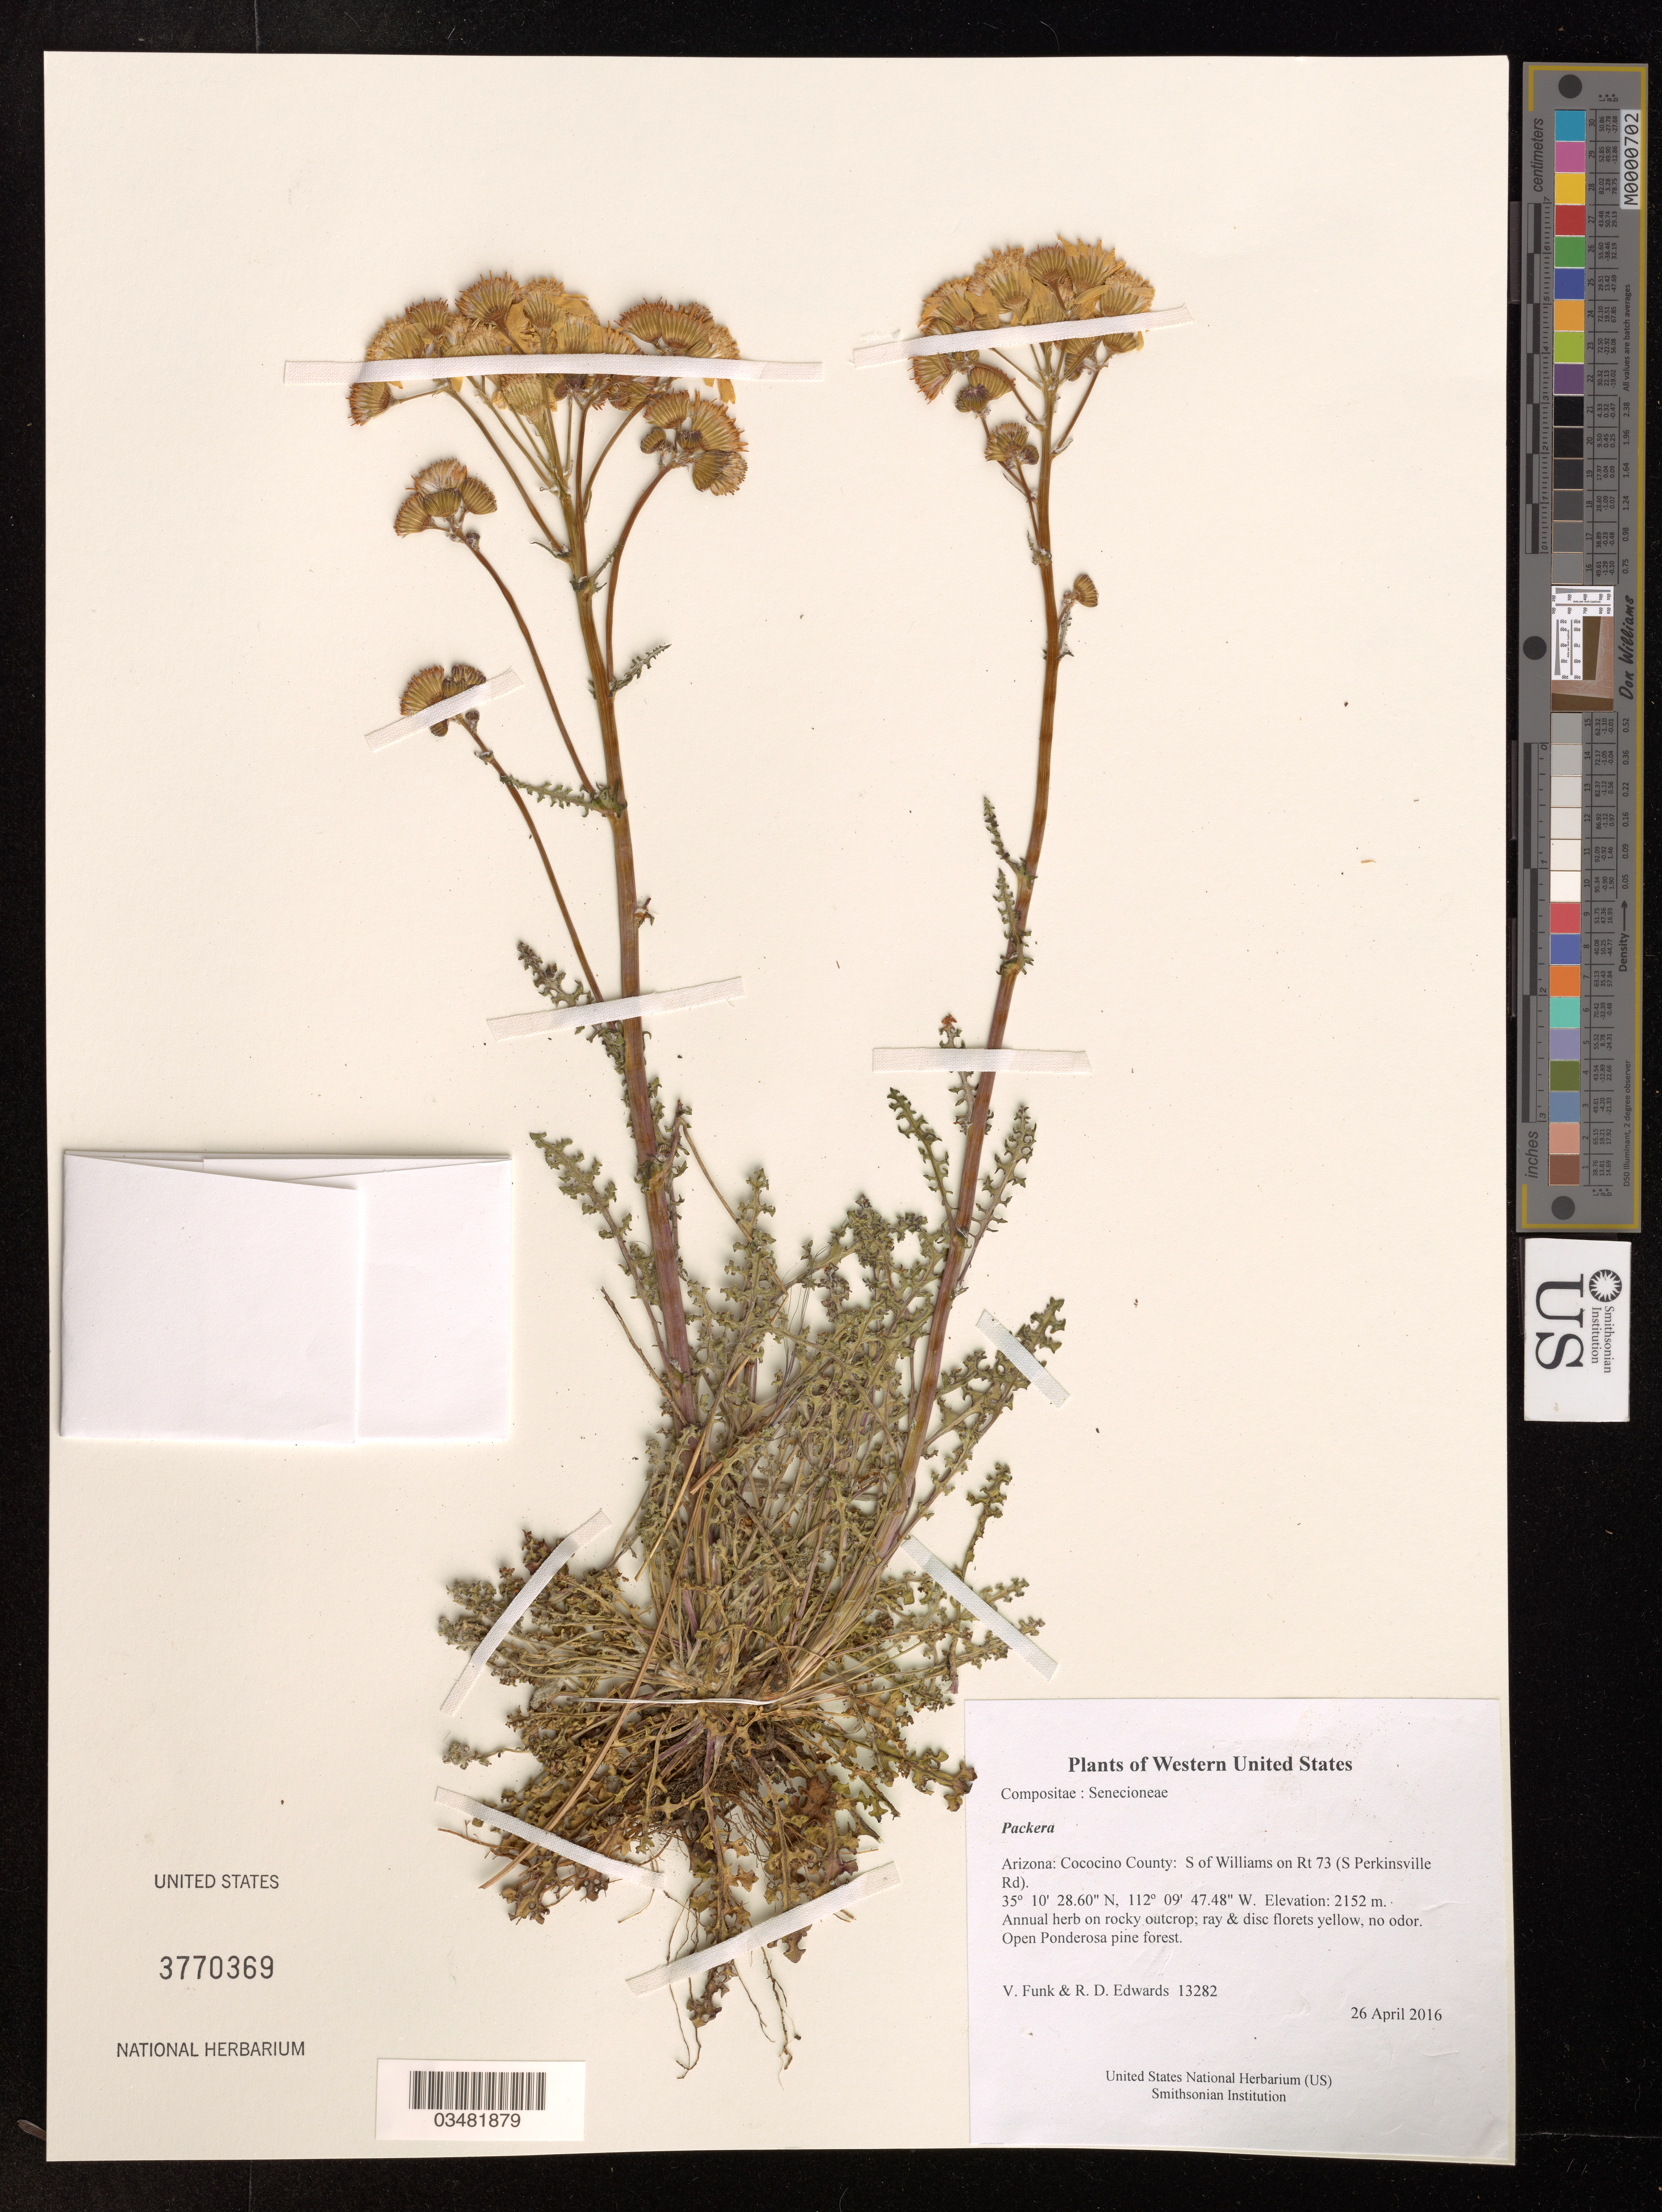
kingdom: Plantae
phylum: Tracheophyta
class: Magnoliopsida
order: Asterales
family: Asteraceae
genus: Packera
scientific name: Packera sp.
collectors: R.D. Edwards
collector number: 13282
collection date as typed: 26 April 2016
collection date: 2016-04-26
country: United States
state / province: Arizona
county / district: Cococino County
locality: S of Williams on Rt 73 (S Perkinsville Rd)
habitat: Open Ponderosa pine forest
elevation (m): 2152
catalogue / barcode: US 3770369